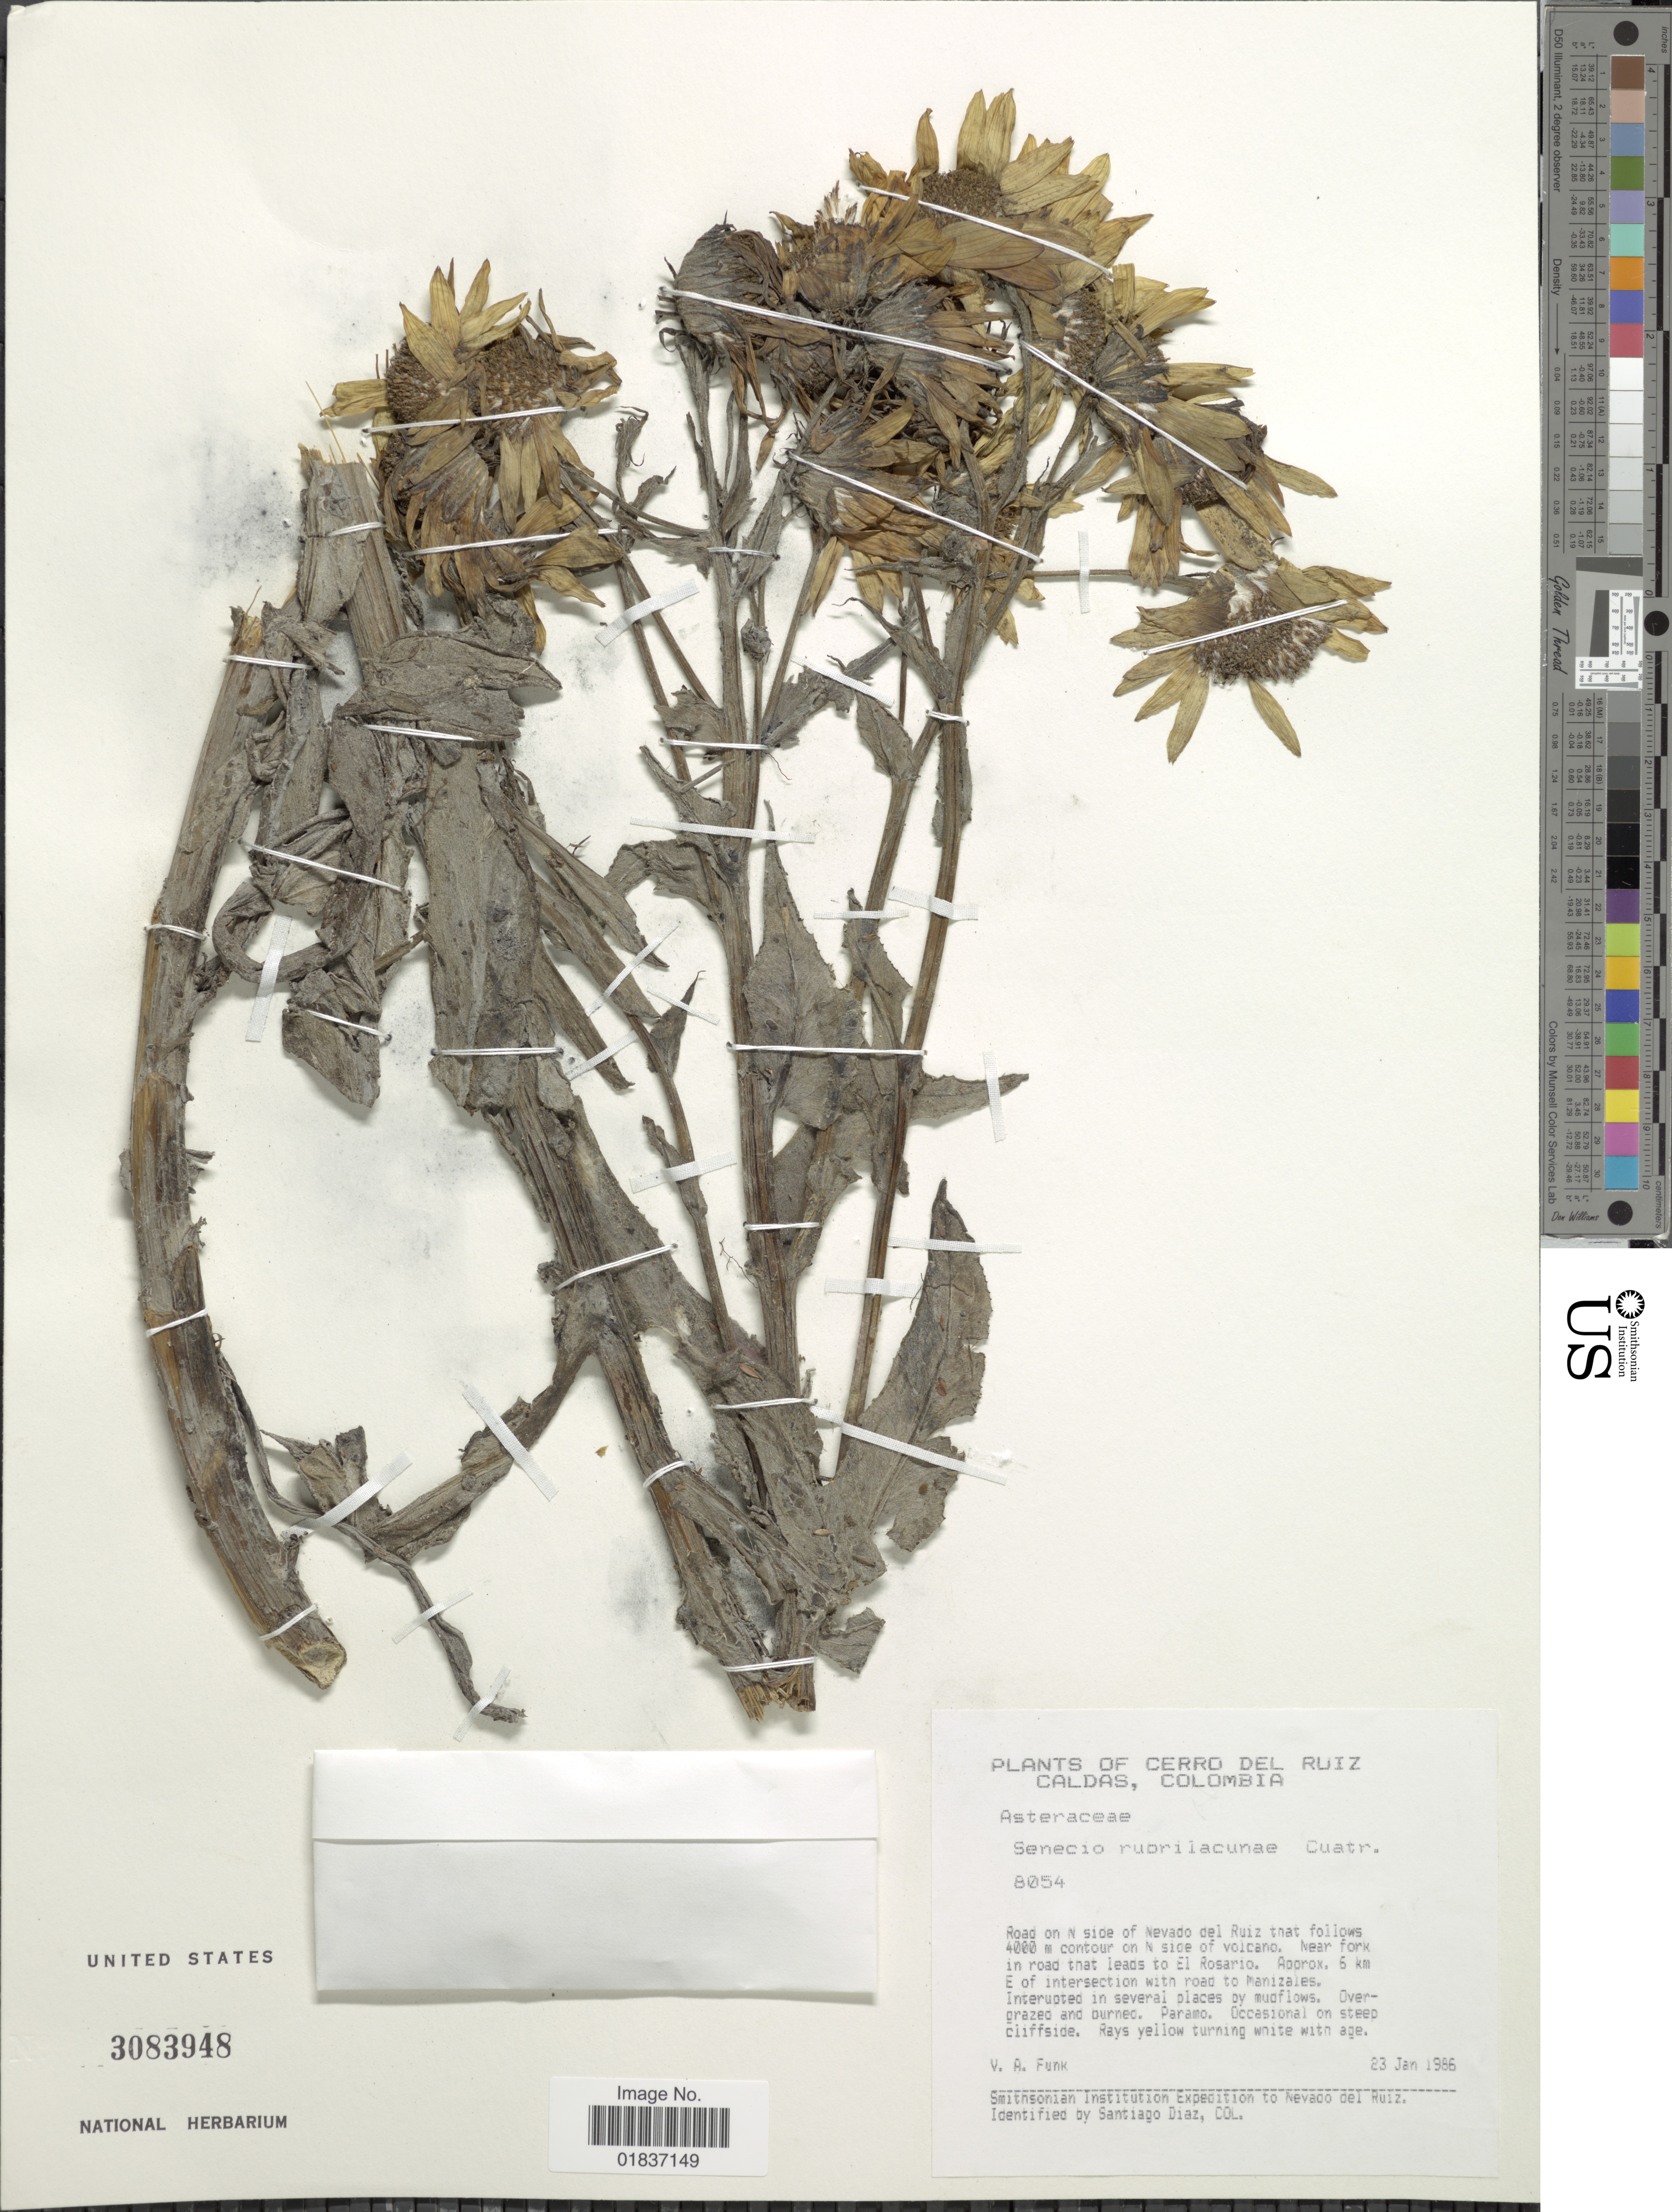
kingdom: Plantae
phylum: Tracheophyta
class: Magnoliopsida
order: Asterales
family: Asteraceae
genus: Senecio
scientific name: Senecio rubrilacunae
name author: Cuatrec.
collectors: V. Funk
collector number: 8054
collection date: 1986-01-23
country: Colombia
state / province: Caldas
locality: Cerro Del Ruiz. Caldas. Road on N side of Nevado del Ruiz that follows contour on N side of volcano. Near fork in road that leads to El Rosario. Approx. 6 km E of intersection with road to Manizales.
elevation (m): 4000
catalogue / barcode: US 3083948